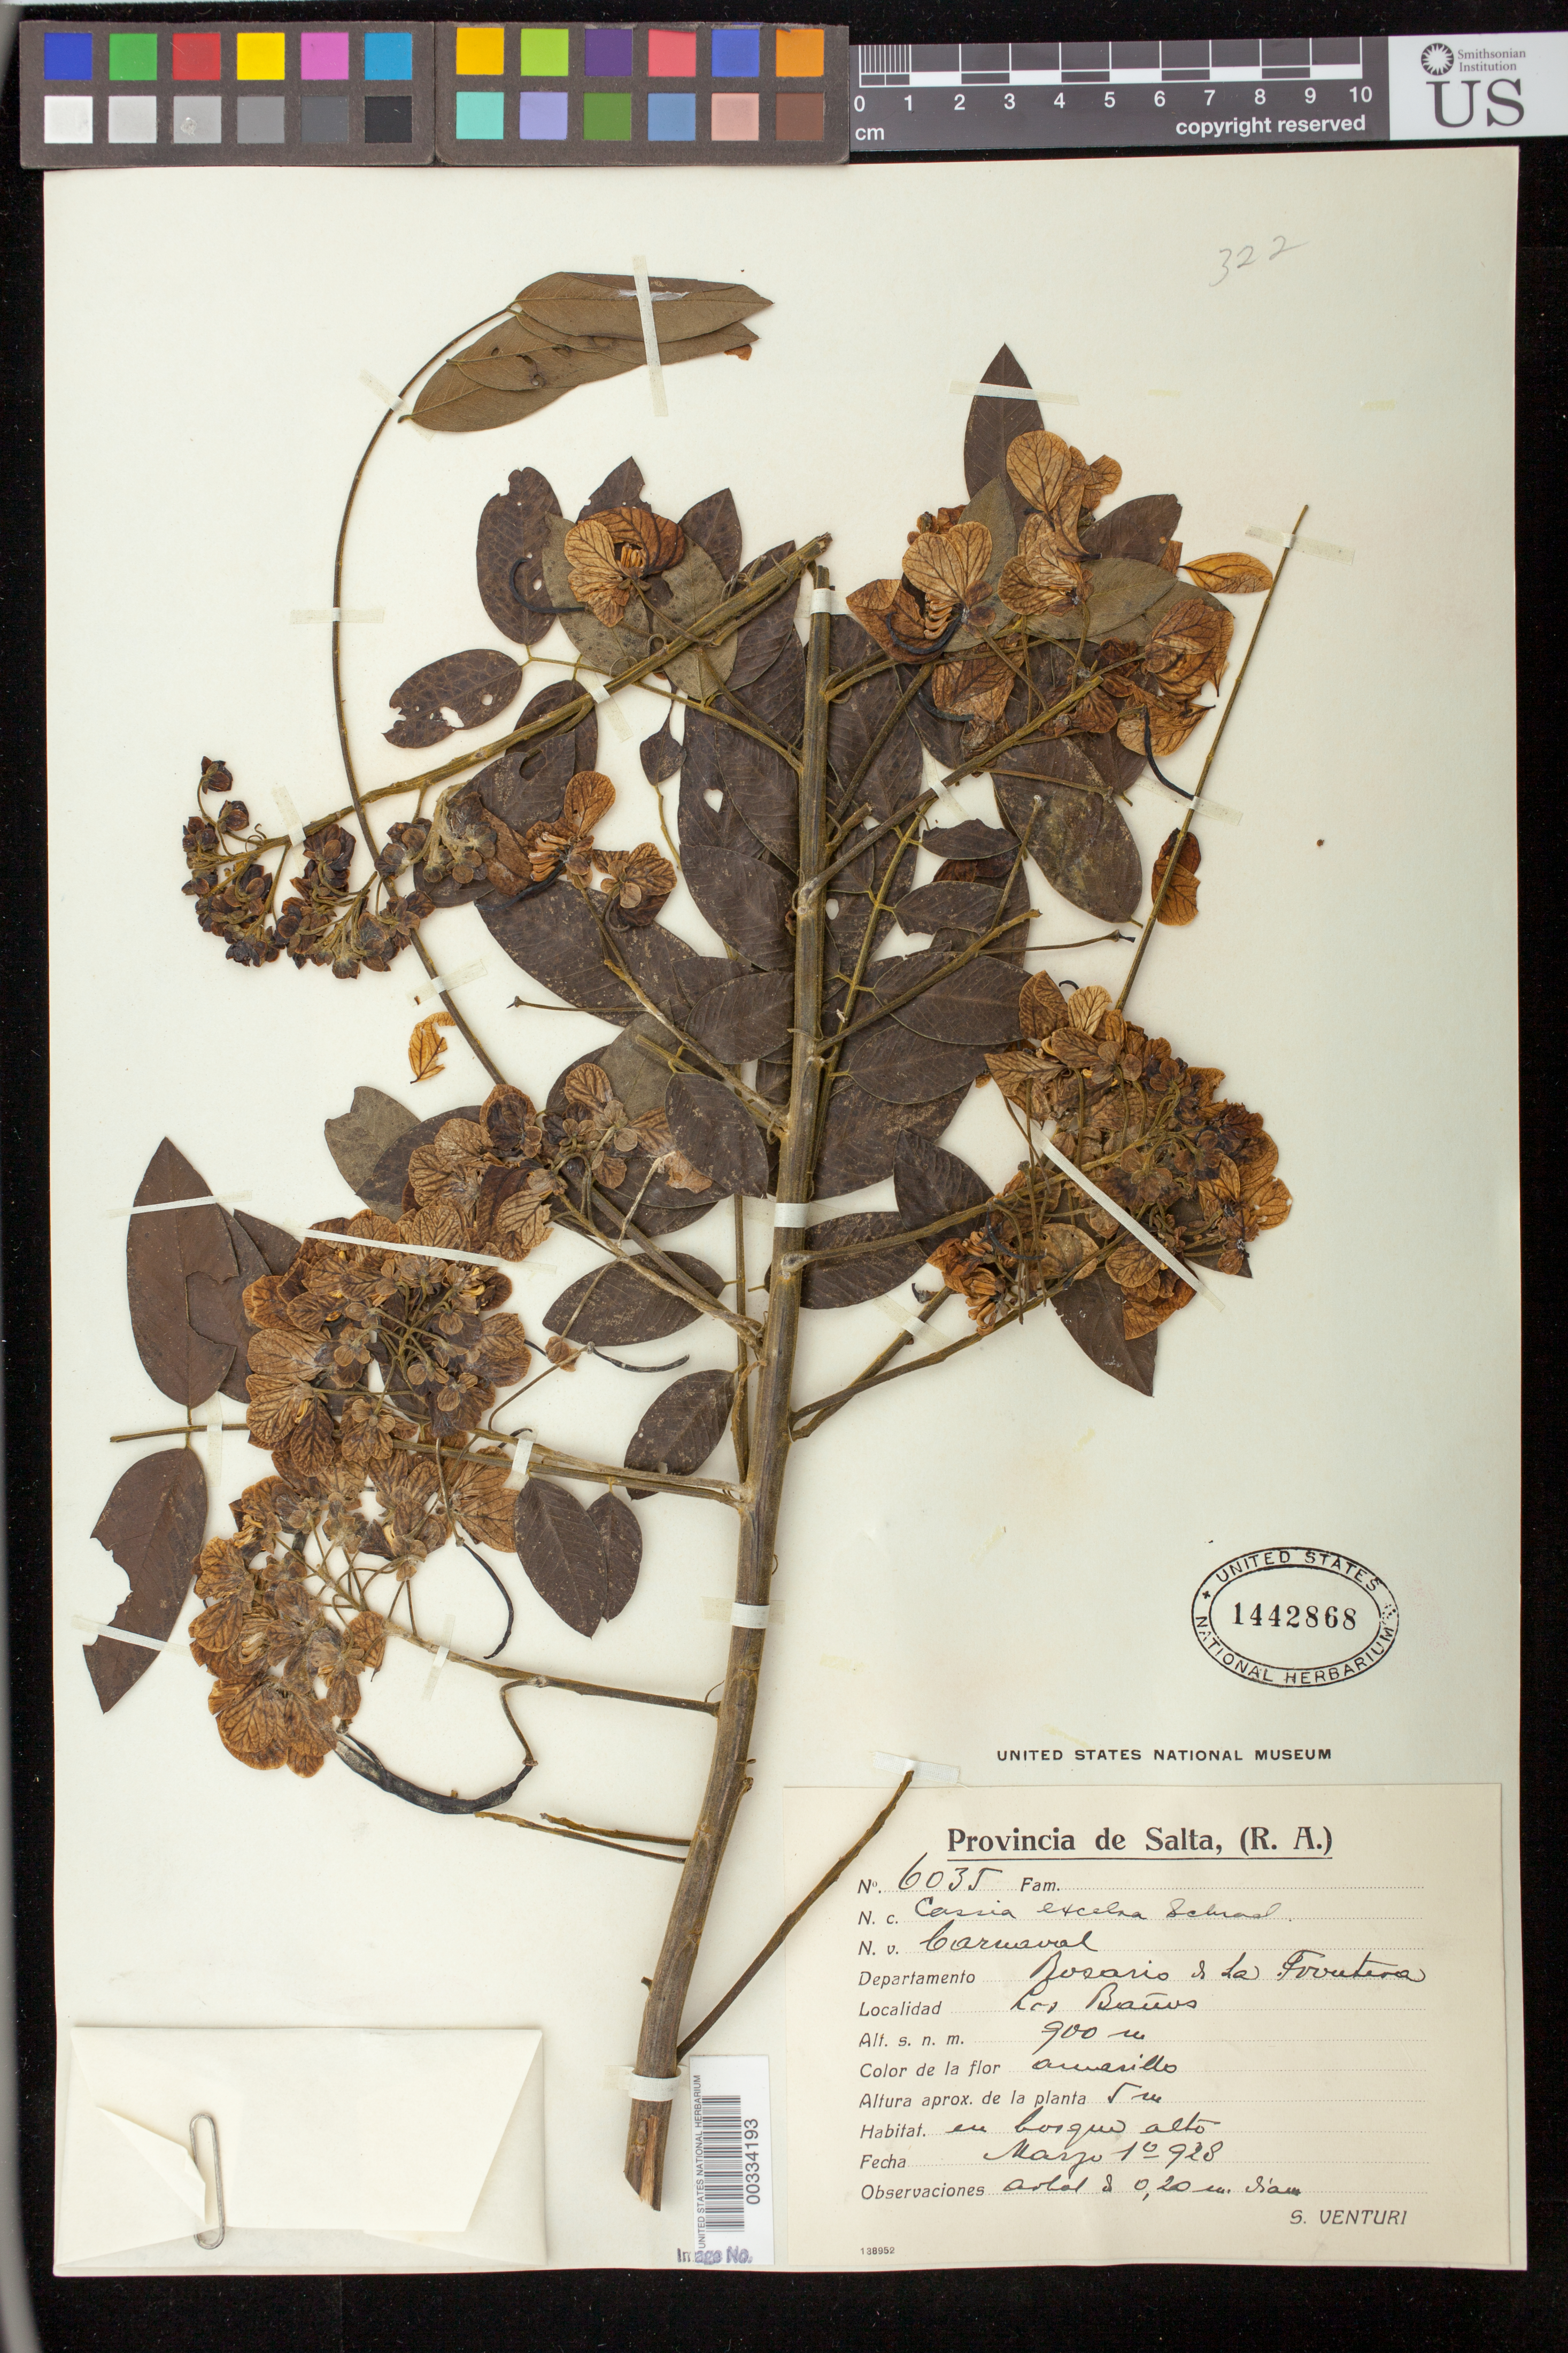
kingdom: Plantae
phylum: Tracheophyta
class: Magnoliopsida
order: Fabales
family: Fabaceae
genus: Senna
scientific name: Senna spectabilis var. excelsa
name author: (Schrad.) H.S. Irwin & Barneby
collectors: S. Venturi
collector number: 6035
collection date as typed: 01 May 1928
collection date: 1928-05-01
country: Argentina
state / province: Salta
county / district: Rosario de La Frontera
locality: Los Banos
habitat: In tall forest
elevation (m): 900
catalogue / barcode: US 1442868